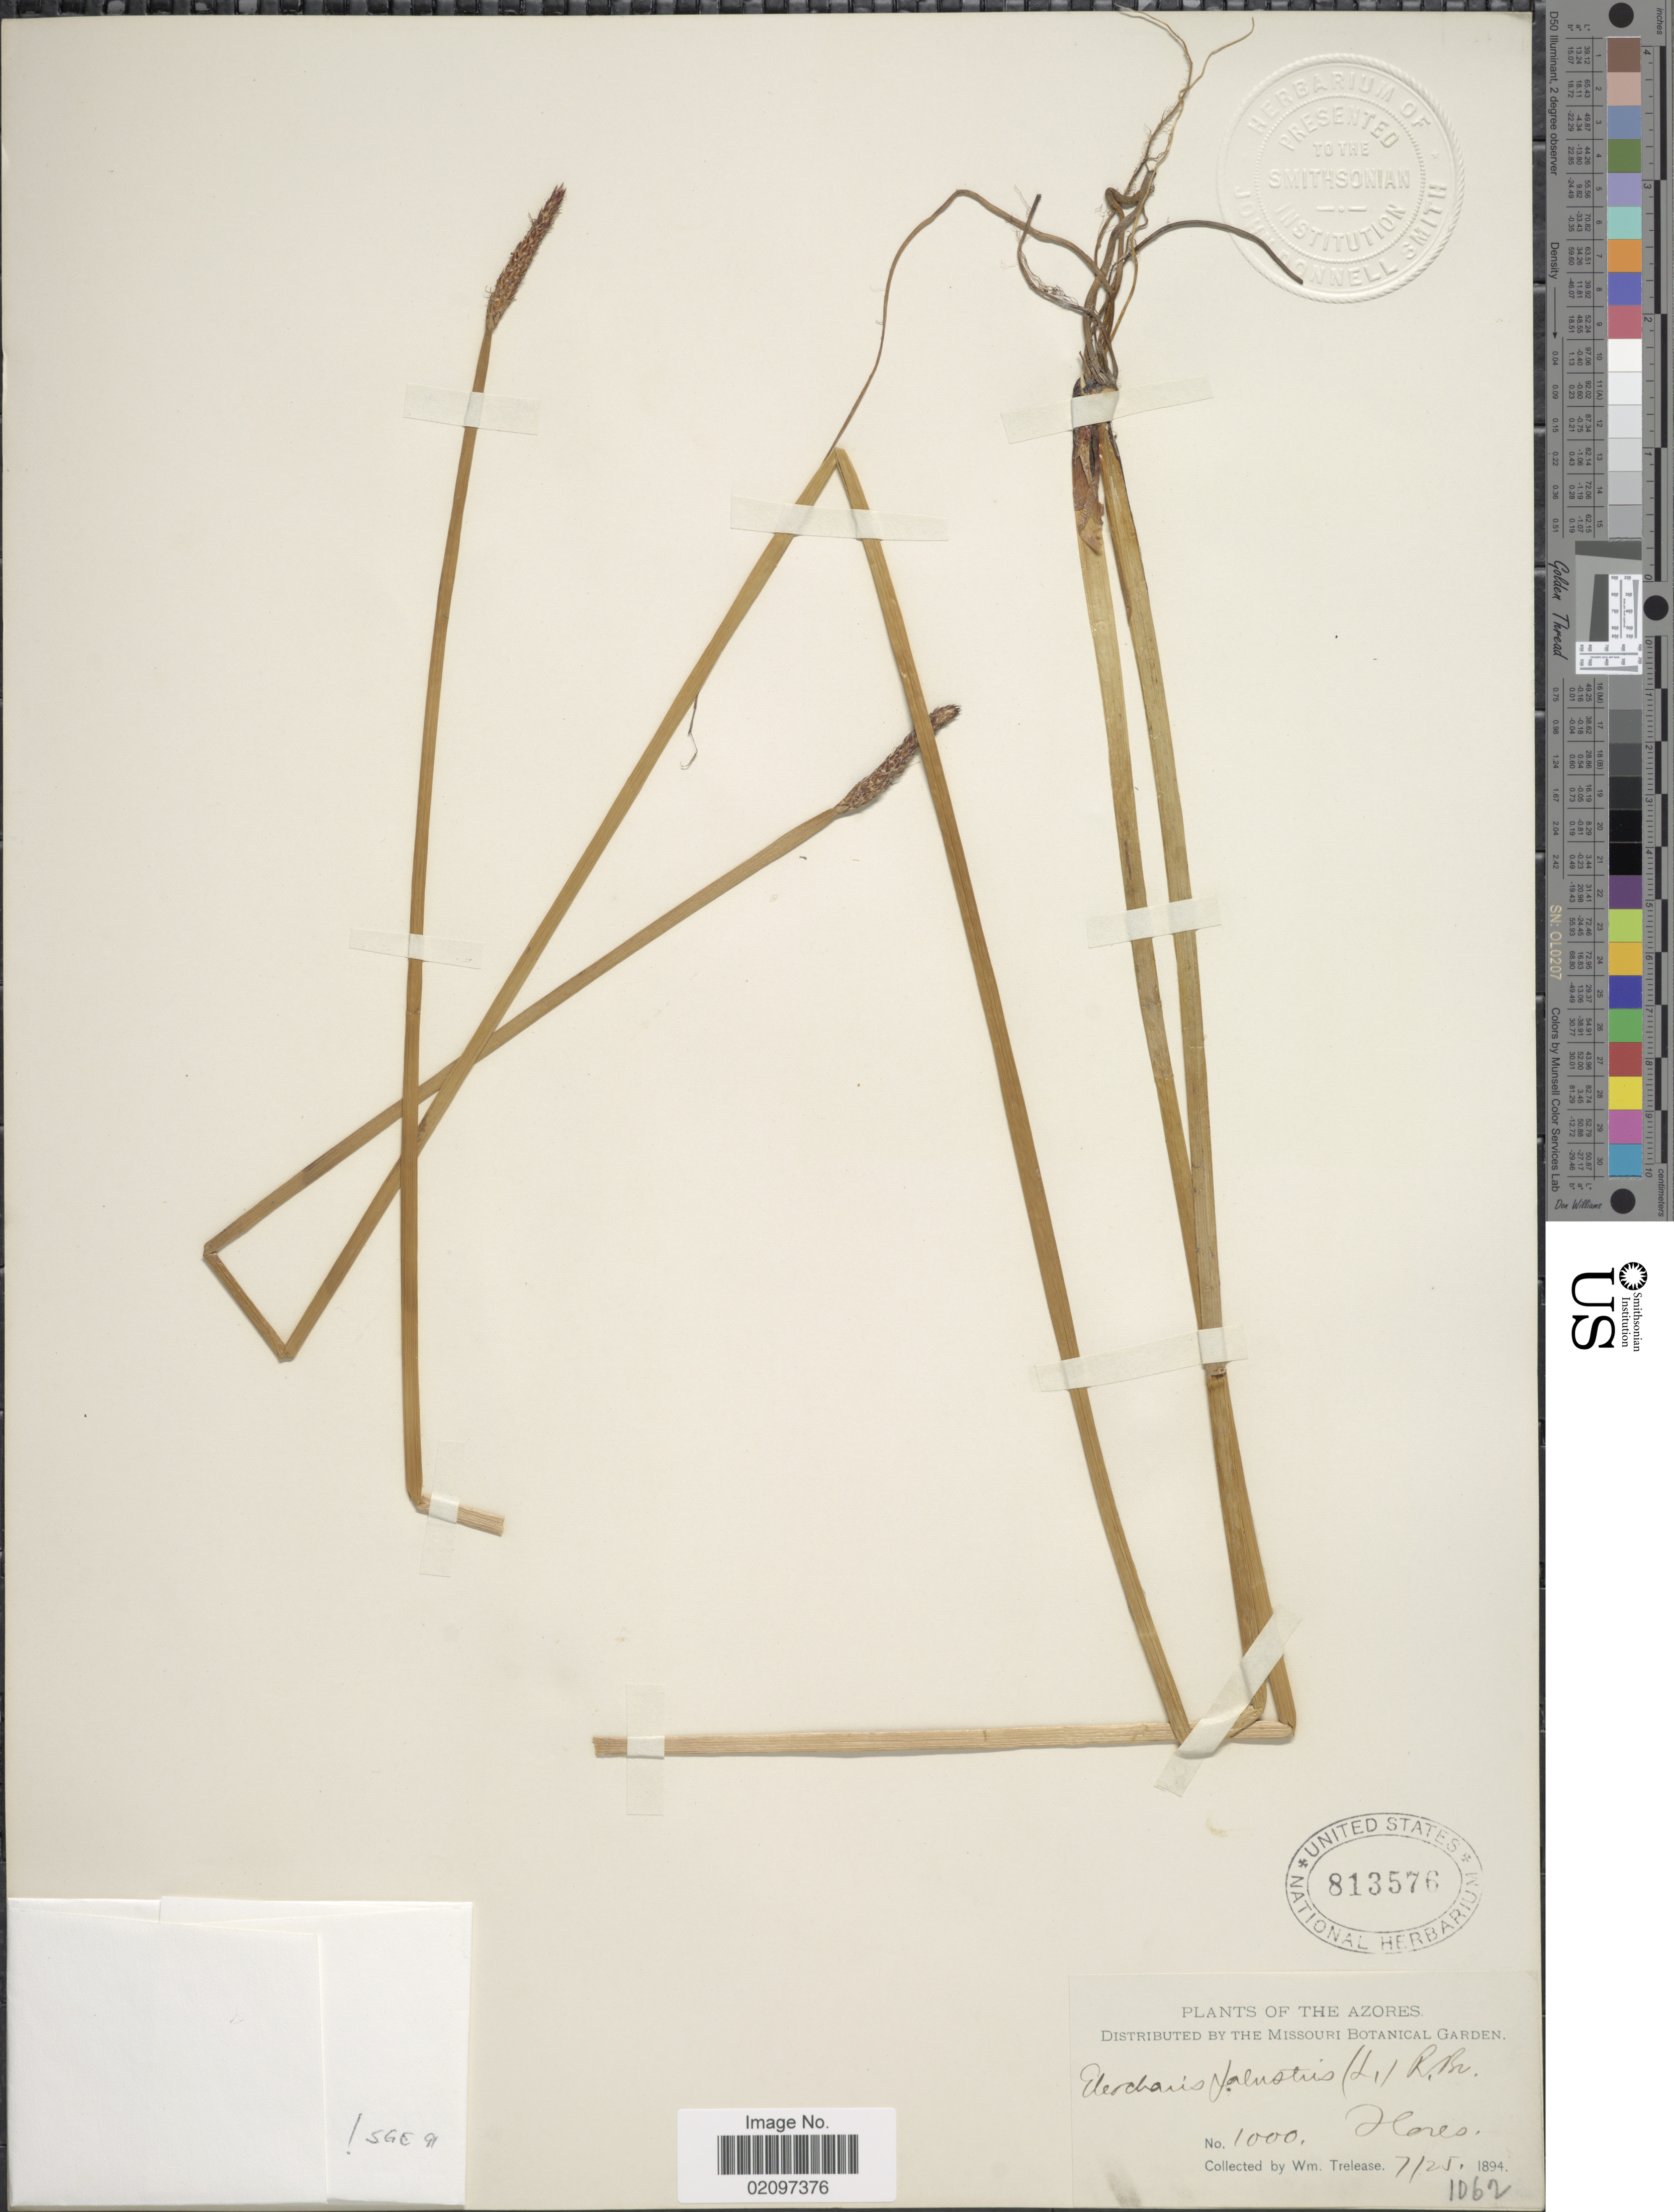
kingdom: Plantae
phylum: Tracheophyta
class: Liliopsida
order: Poales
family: Cyperaceae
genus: Eleocharis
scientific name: Eleocharis palustris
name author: (L.) Roem. & Schult.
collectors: W. Trelease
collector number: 1000/1062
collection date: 1894-07-25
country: Portugal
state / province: Azores (Aut. Reg.)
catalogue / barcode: US 813576